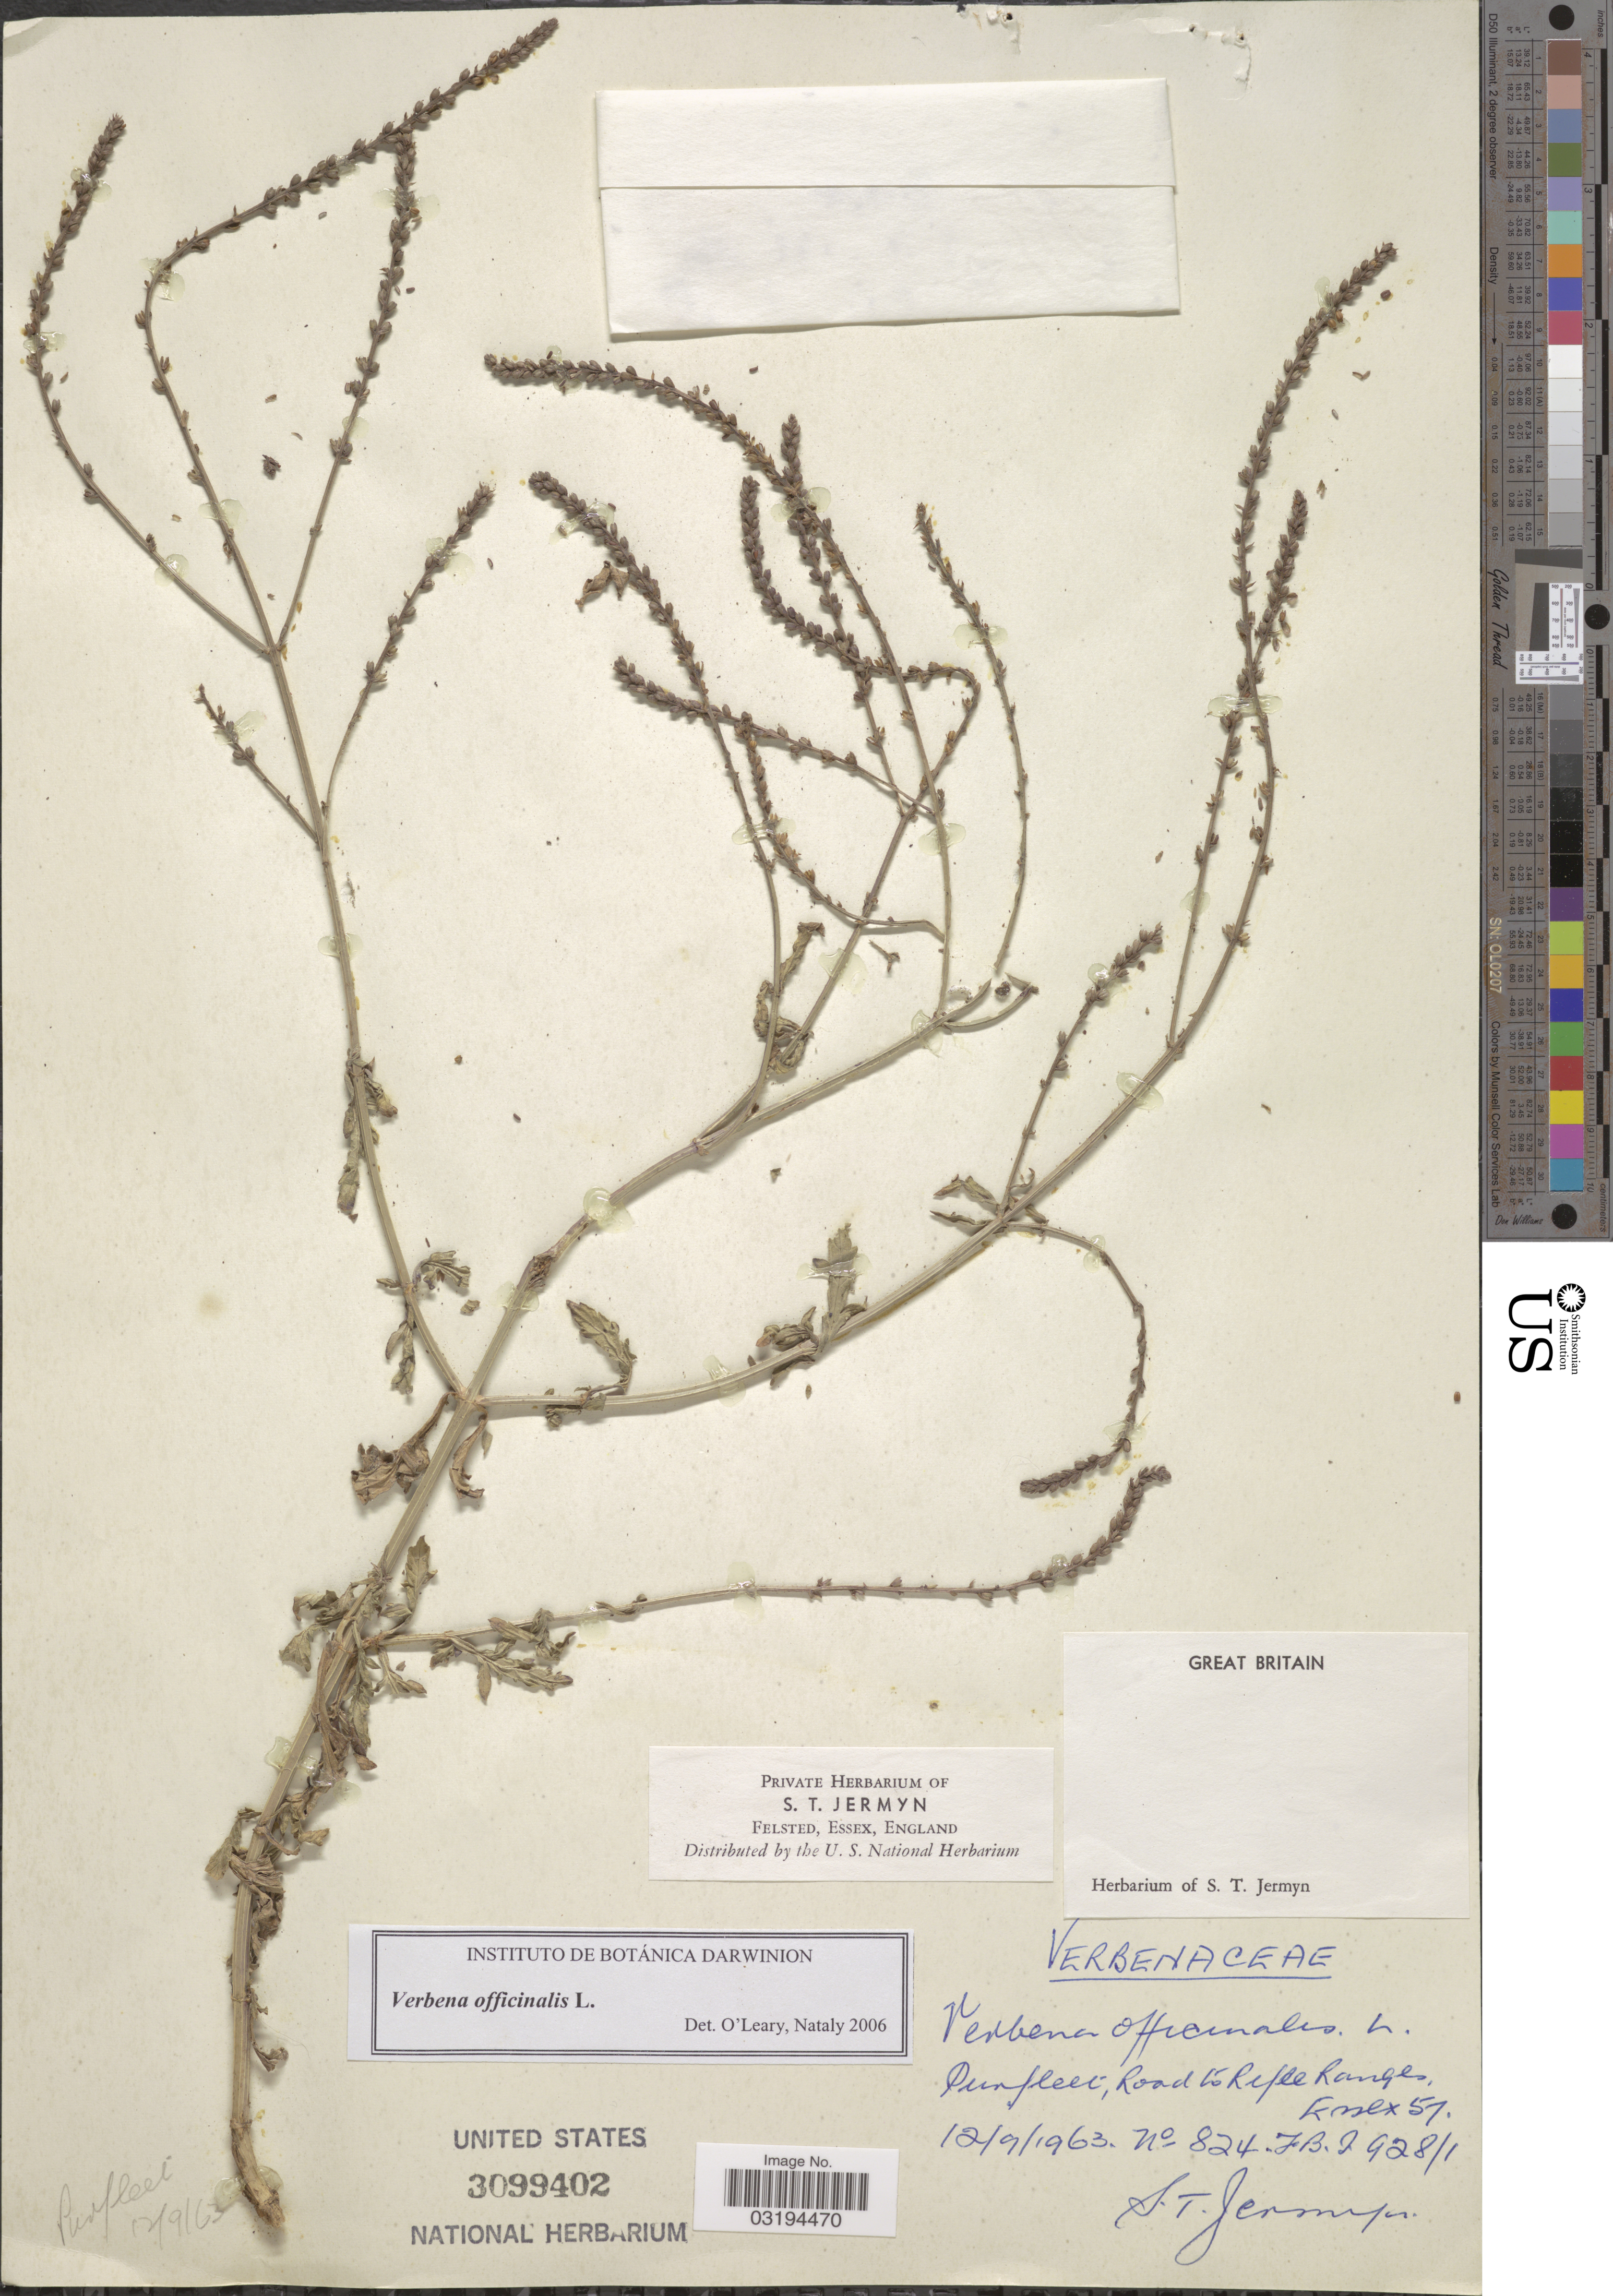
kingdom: Plantae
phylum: Tracheophyta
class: Magnoliopsida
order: Lamiales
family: Verbenaceae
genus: Verbena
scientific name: Verbena officinalis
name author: L.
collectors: S. Jermyn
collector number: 824FBI928/1*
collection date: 1963-09-12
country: United Kingdom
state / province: England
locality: Great Britain, Purfleet, Road to Rifle Ranges, Essex 57.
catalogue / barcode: US 3099402